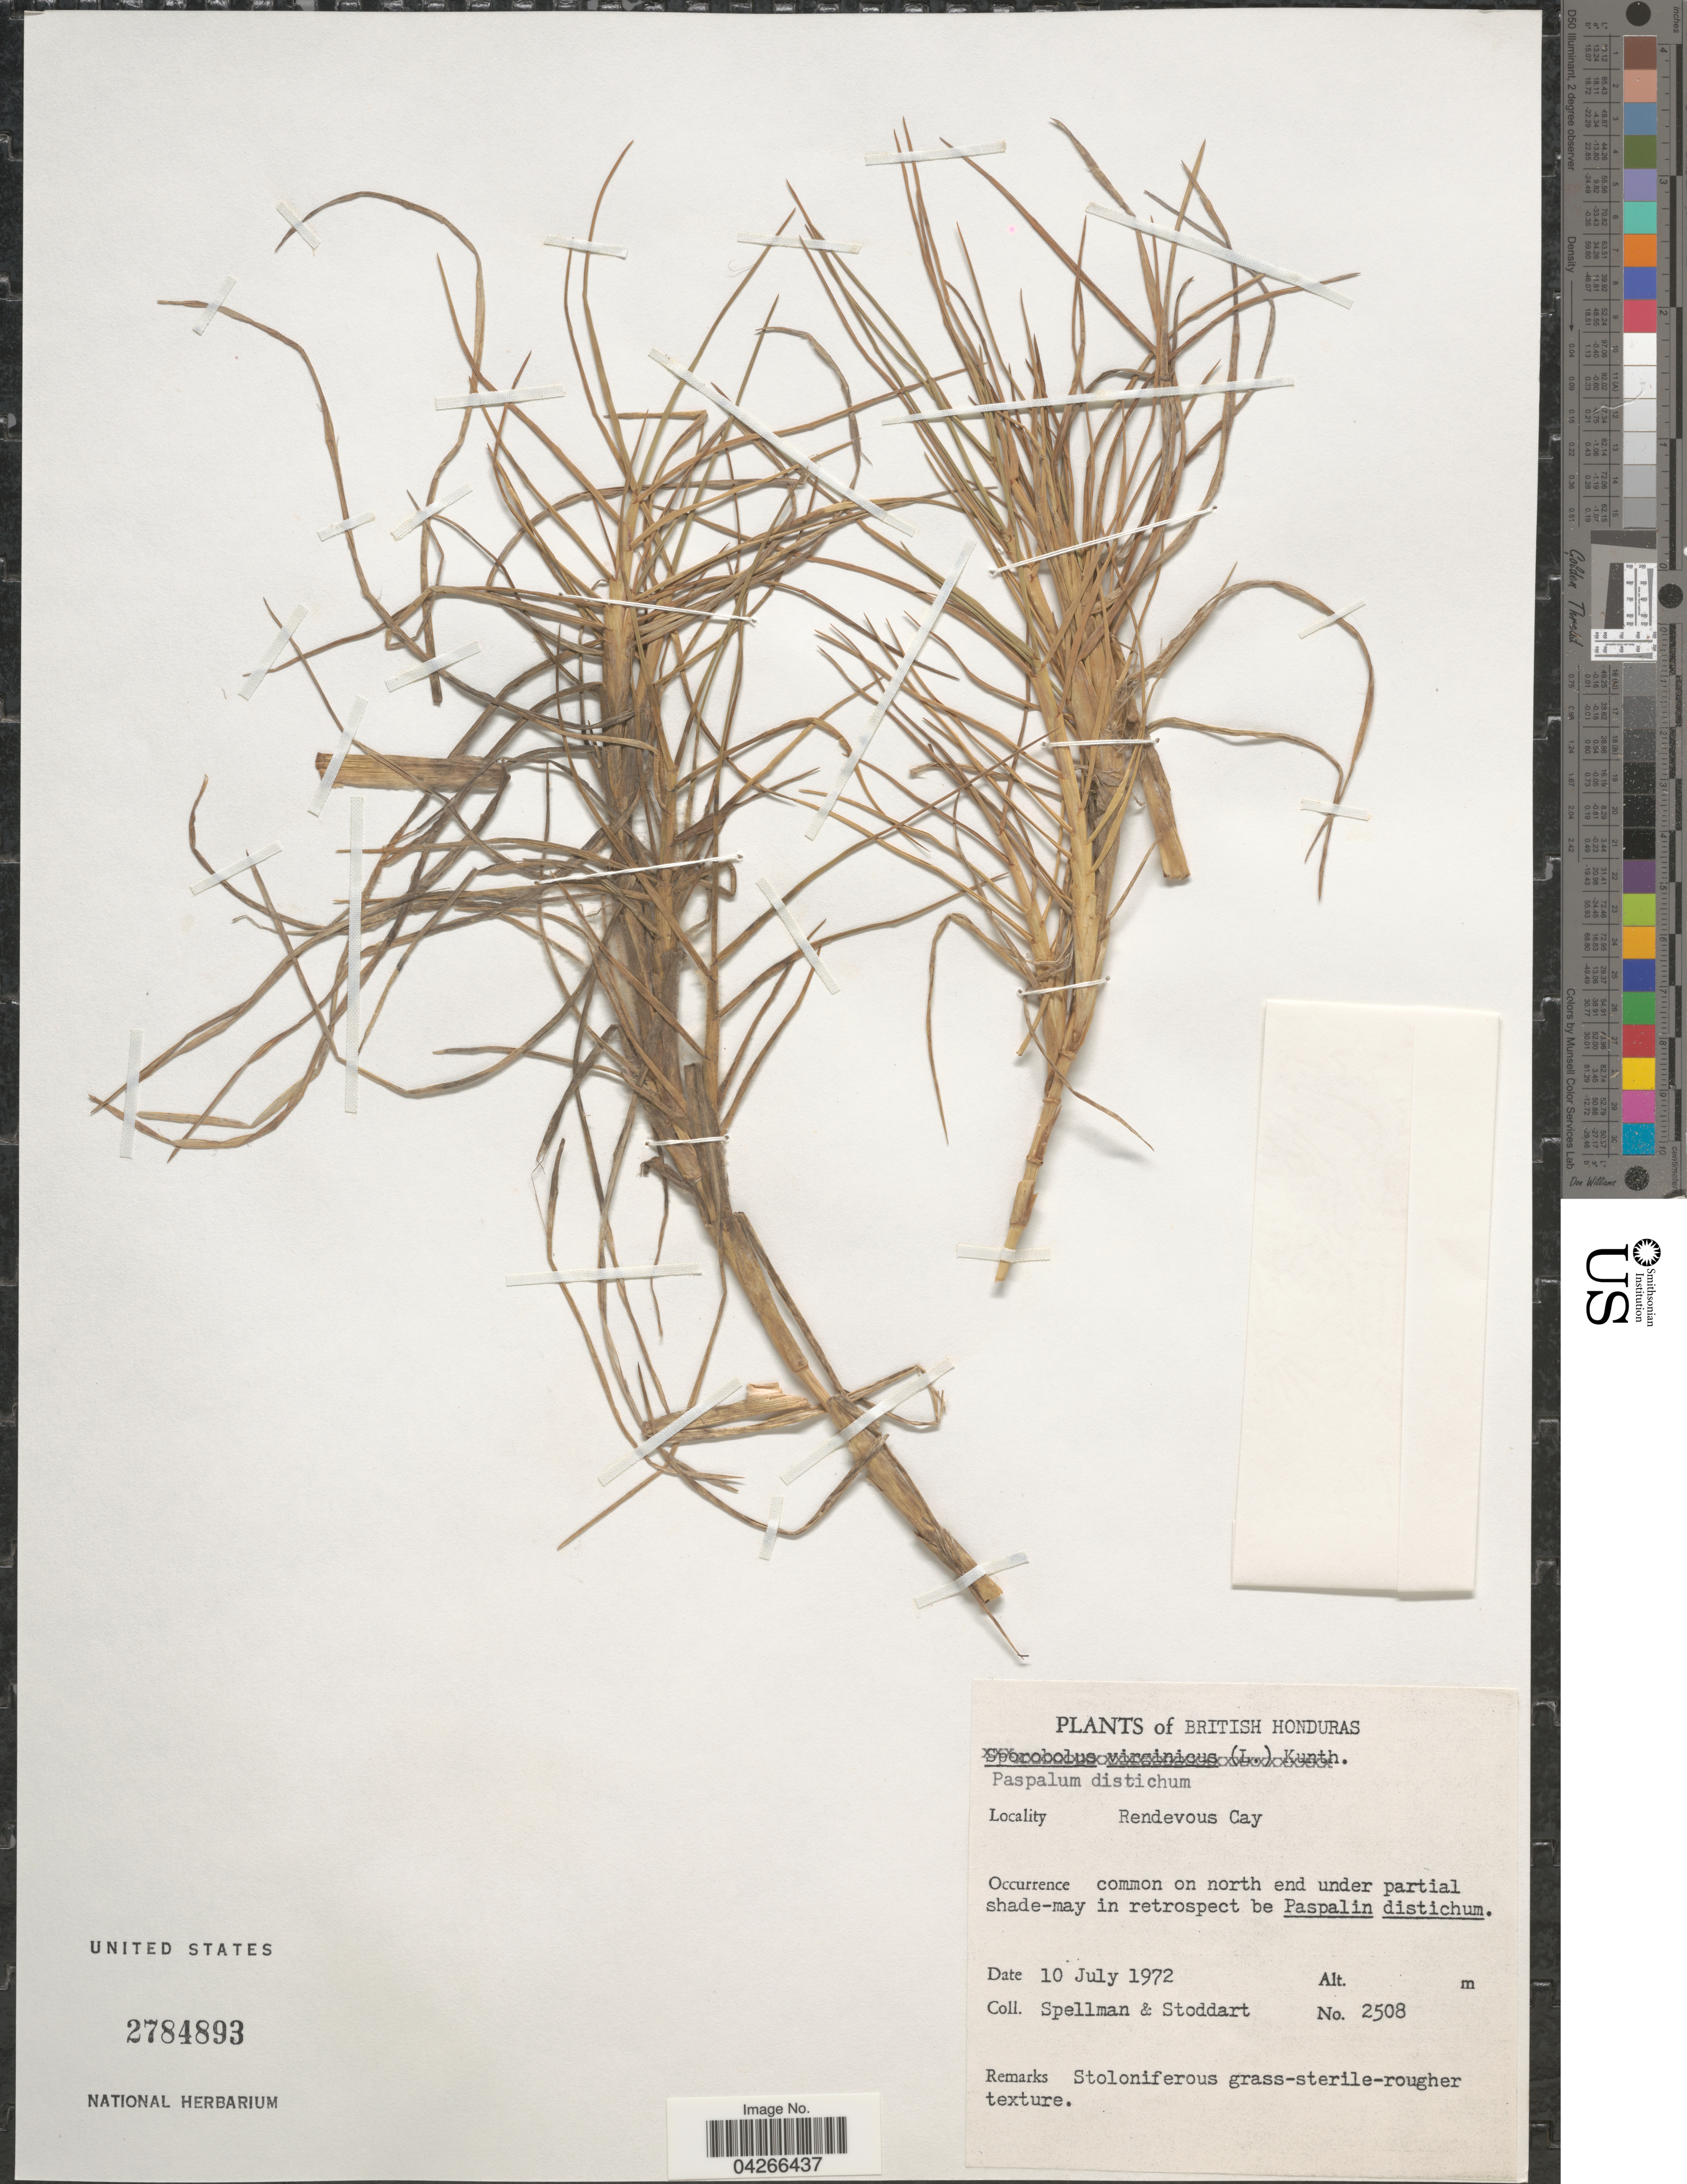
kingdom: Plantae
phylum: Tracheophyta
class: Liliopsida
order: Poales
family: Poaceae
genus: Paspalum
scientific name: Paspalum distichum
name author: L.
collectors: Spellman, -- & -. Stoddart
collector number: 2508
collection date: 1972-07-10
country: Belize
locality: British Honduras. Rendevous Cay. Common on north end under partial shade.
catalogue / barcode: US 2784893